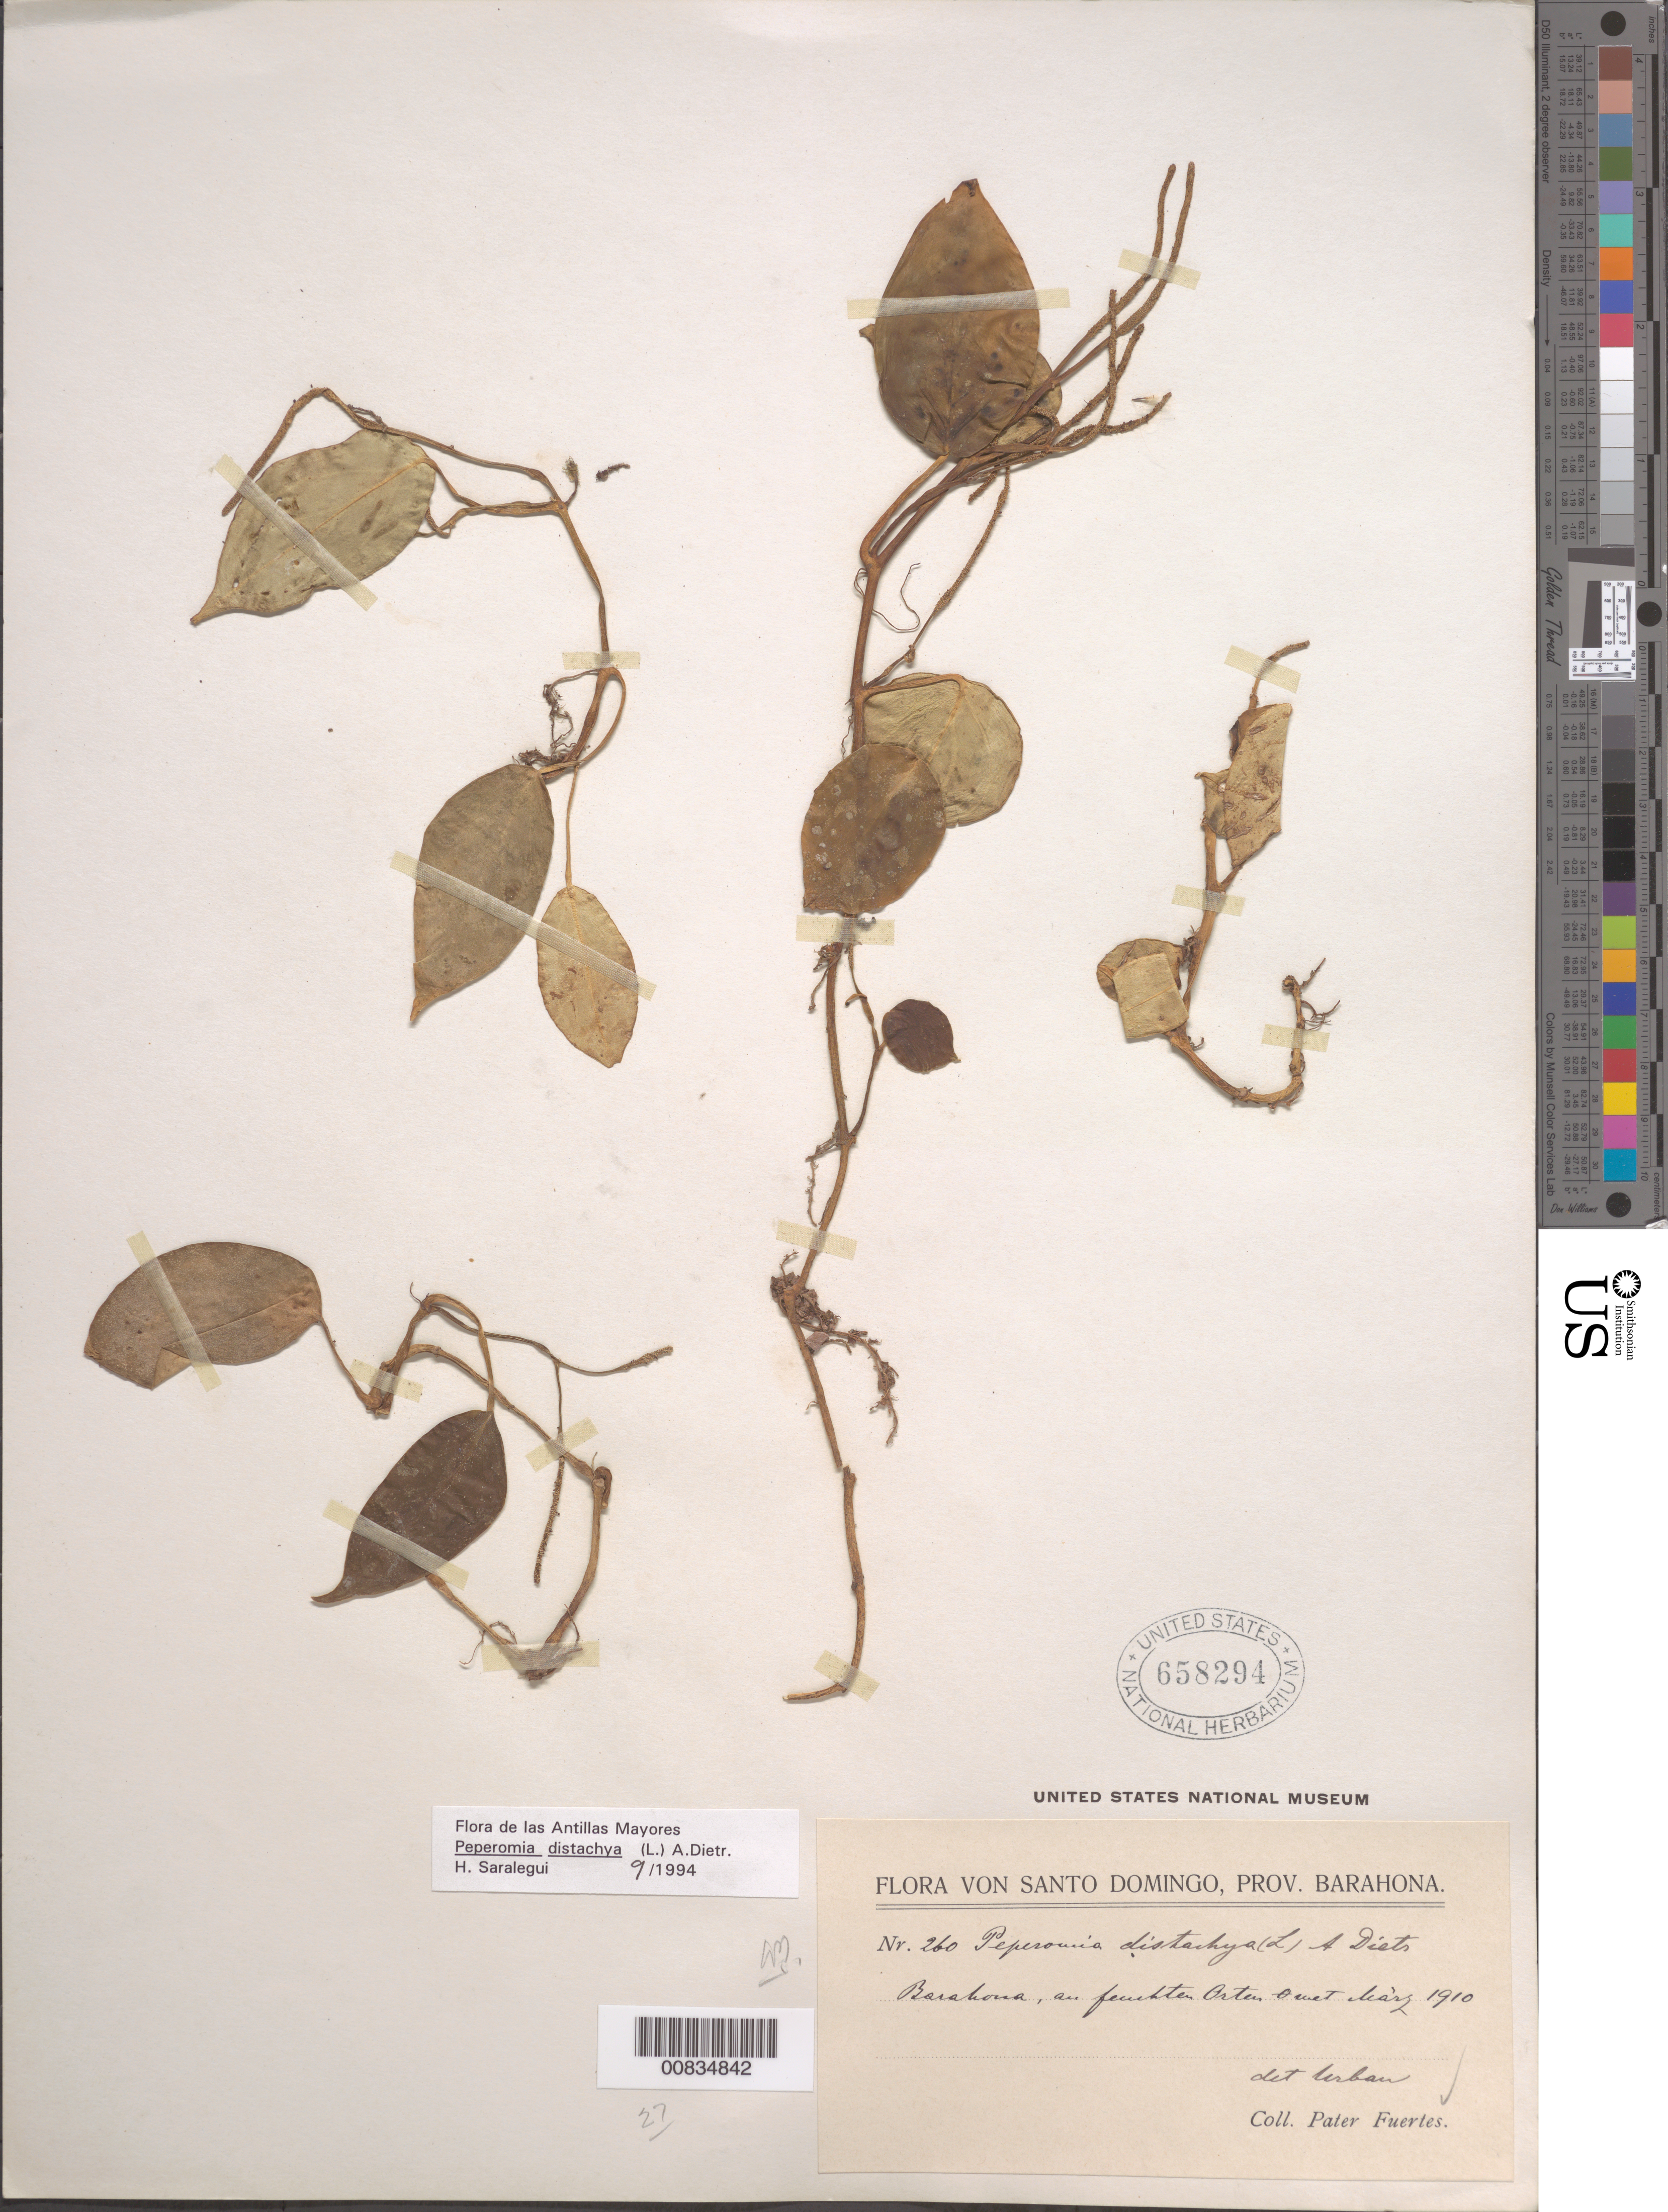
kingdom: Plantae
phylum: Tracheophyta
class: Magnoliopsida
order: Piperales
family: Piperaceae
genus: Peperomia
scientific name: Peperomia distachya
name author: (L.) A. Dietr.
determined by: Saralegui Boza, H., (HAJB), Jardin Botanico Nacional (Habana)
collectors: M. D. Fuertes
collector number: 260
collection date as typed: May 1910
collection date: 1910-05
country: Dominican Republic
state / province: Barahona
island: Hispaniola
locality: Barahona.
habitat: feuchten orten.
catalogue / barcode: US 658294